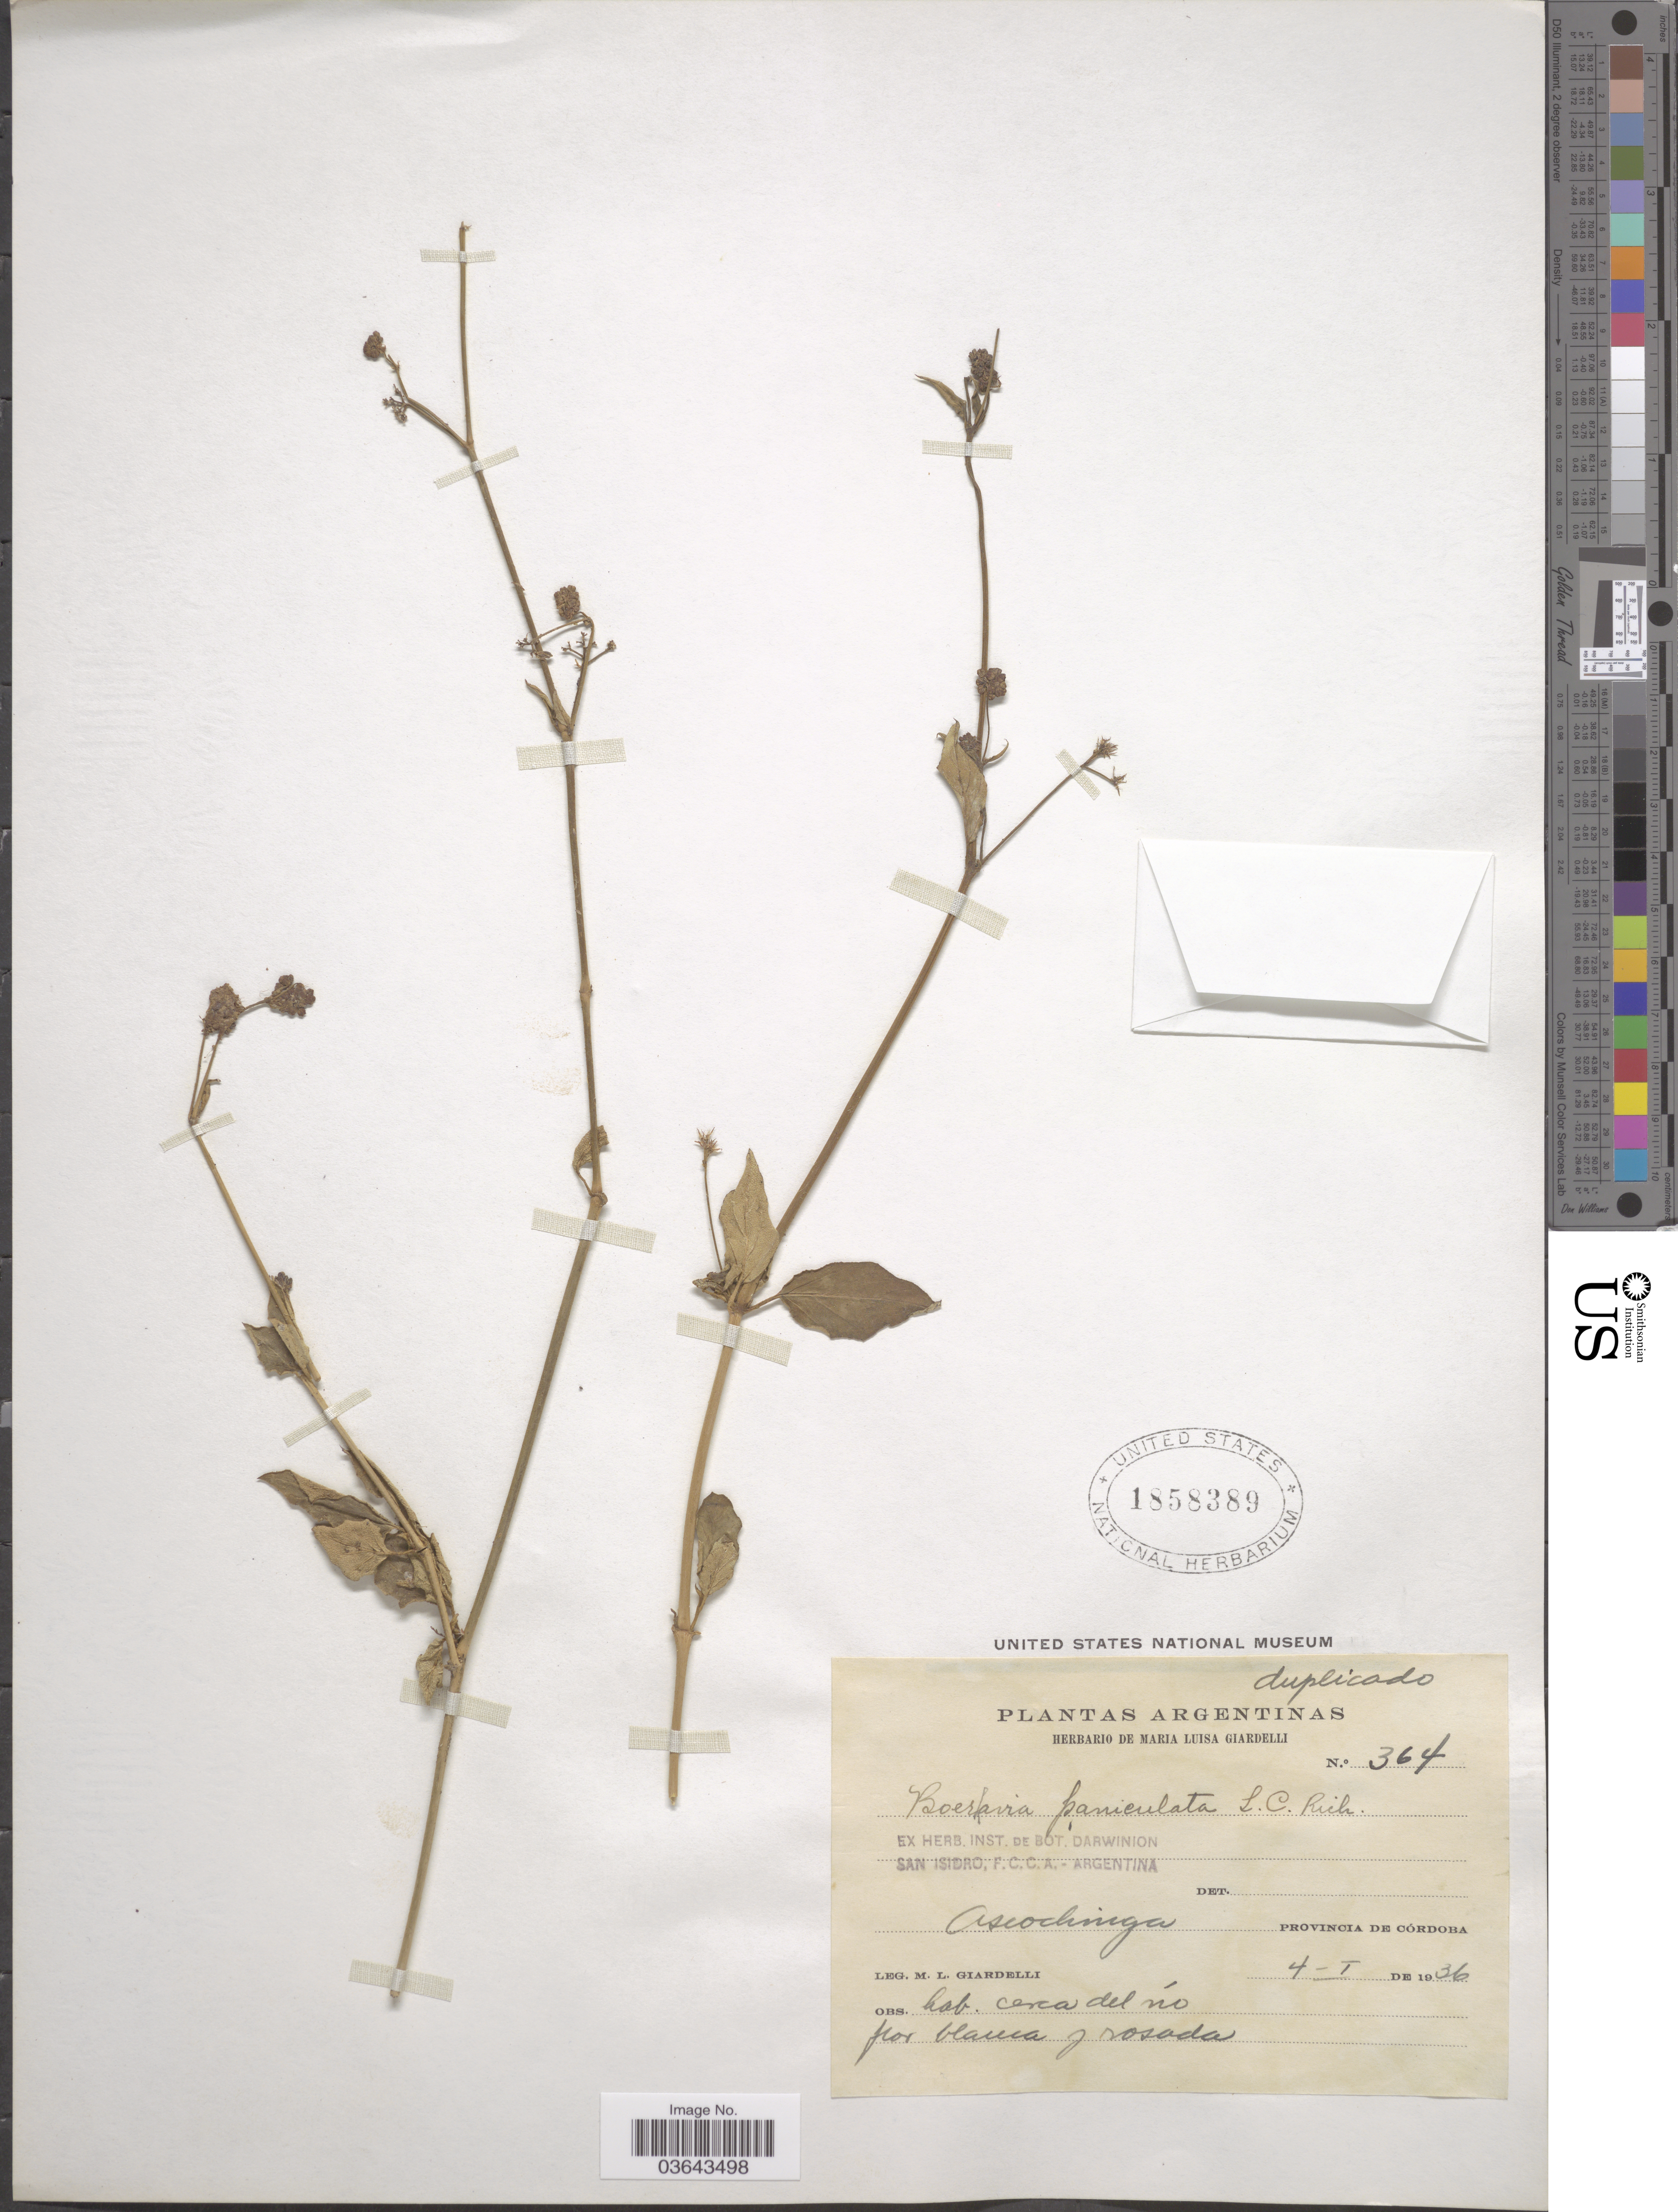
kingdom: Plantae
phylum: Tracheophyta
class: Magnoliopsida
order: Caryophyllales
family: Nyctaginaceae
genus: Boerhavia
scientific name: Boerhavia paniculata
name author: Rich.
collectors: M. Giardelli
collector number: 364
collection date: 1936-01-04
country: Colombia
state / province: Córdoba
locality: Ascochinga. Cerca del río.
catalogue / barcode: US 1858389